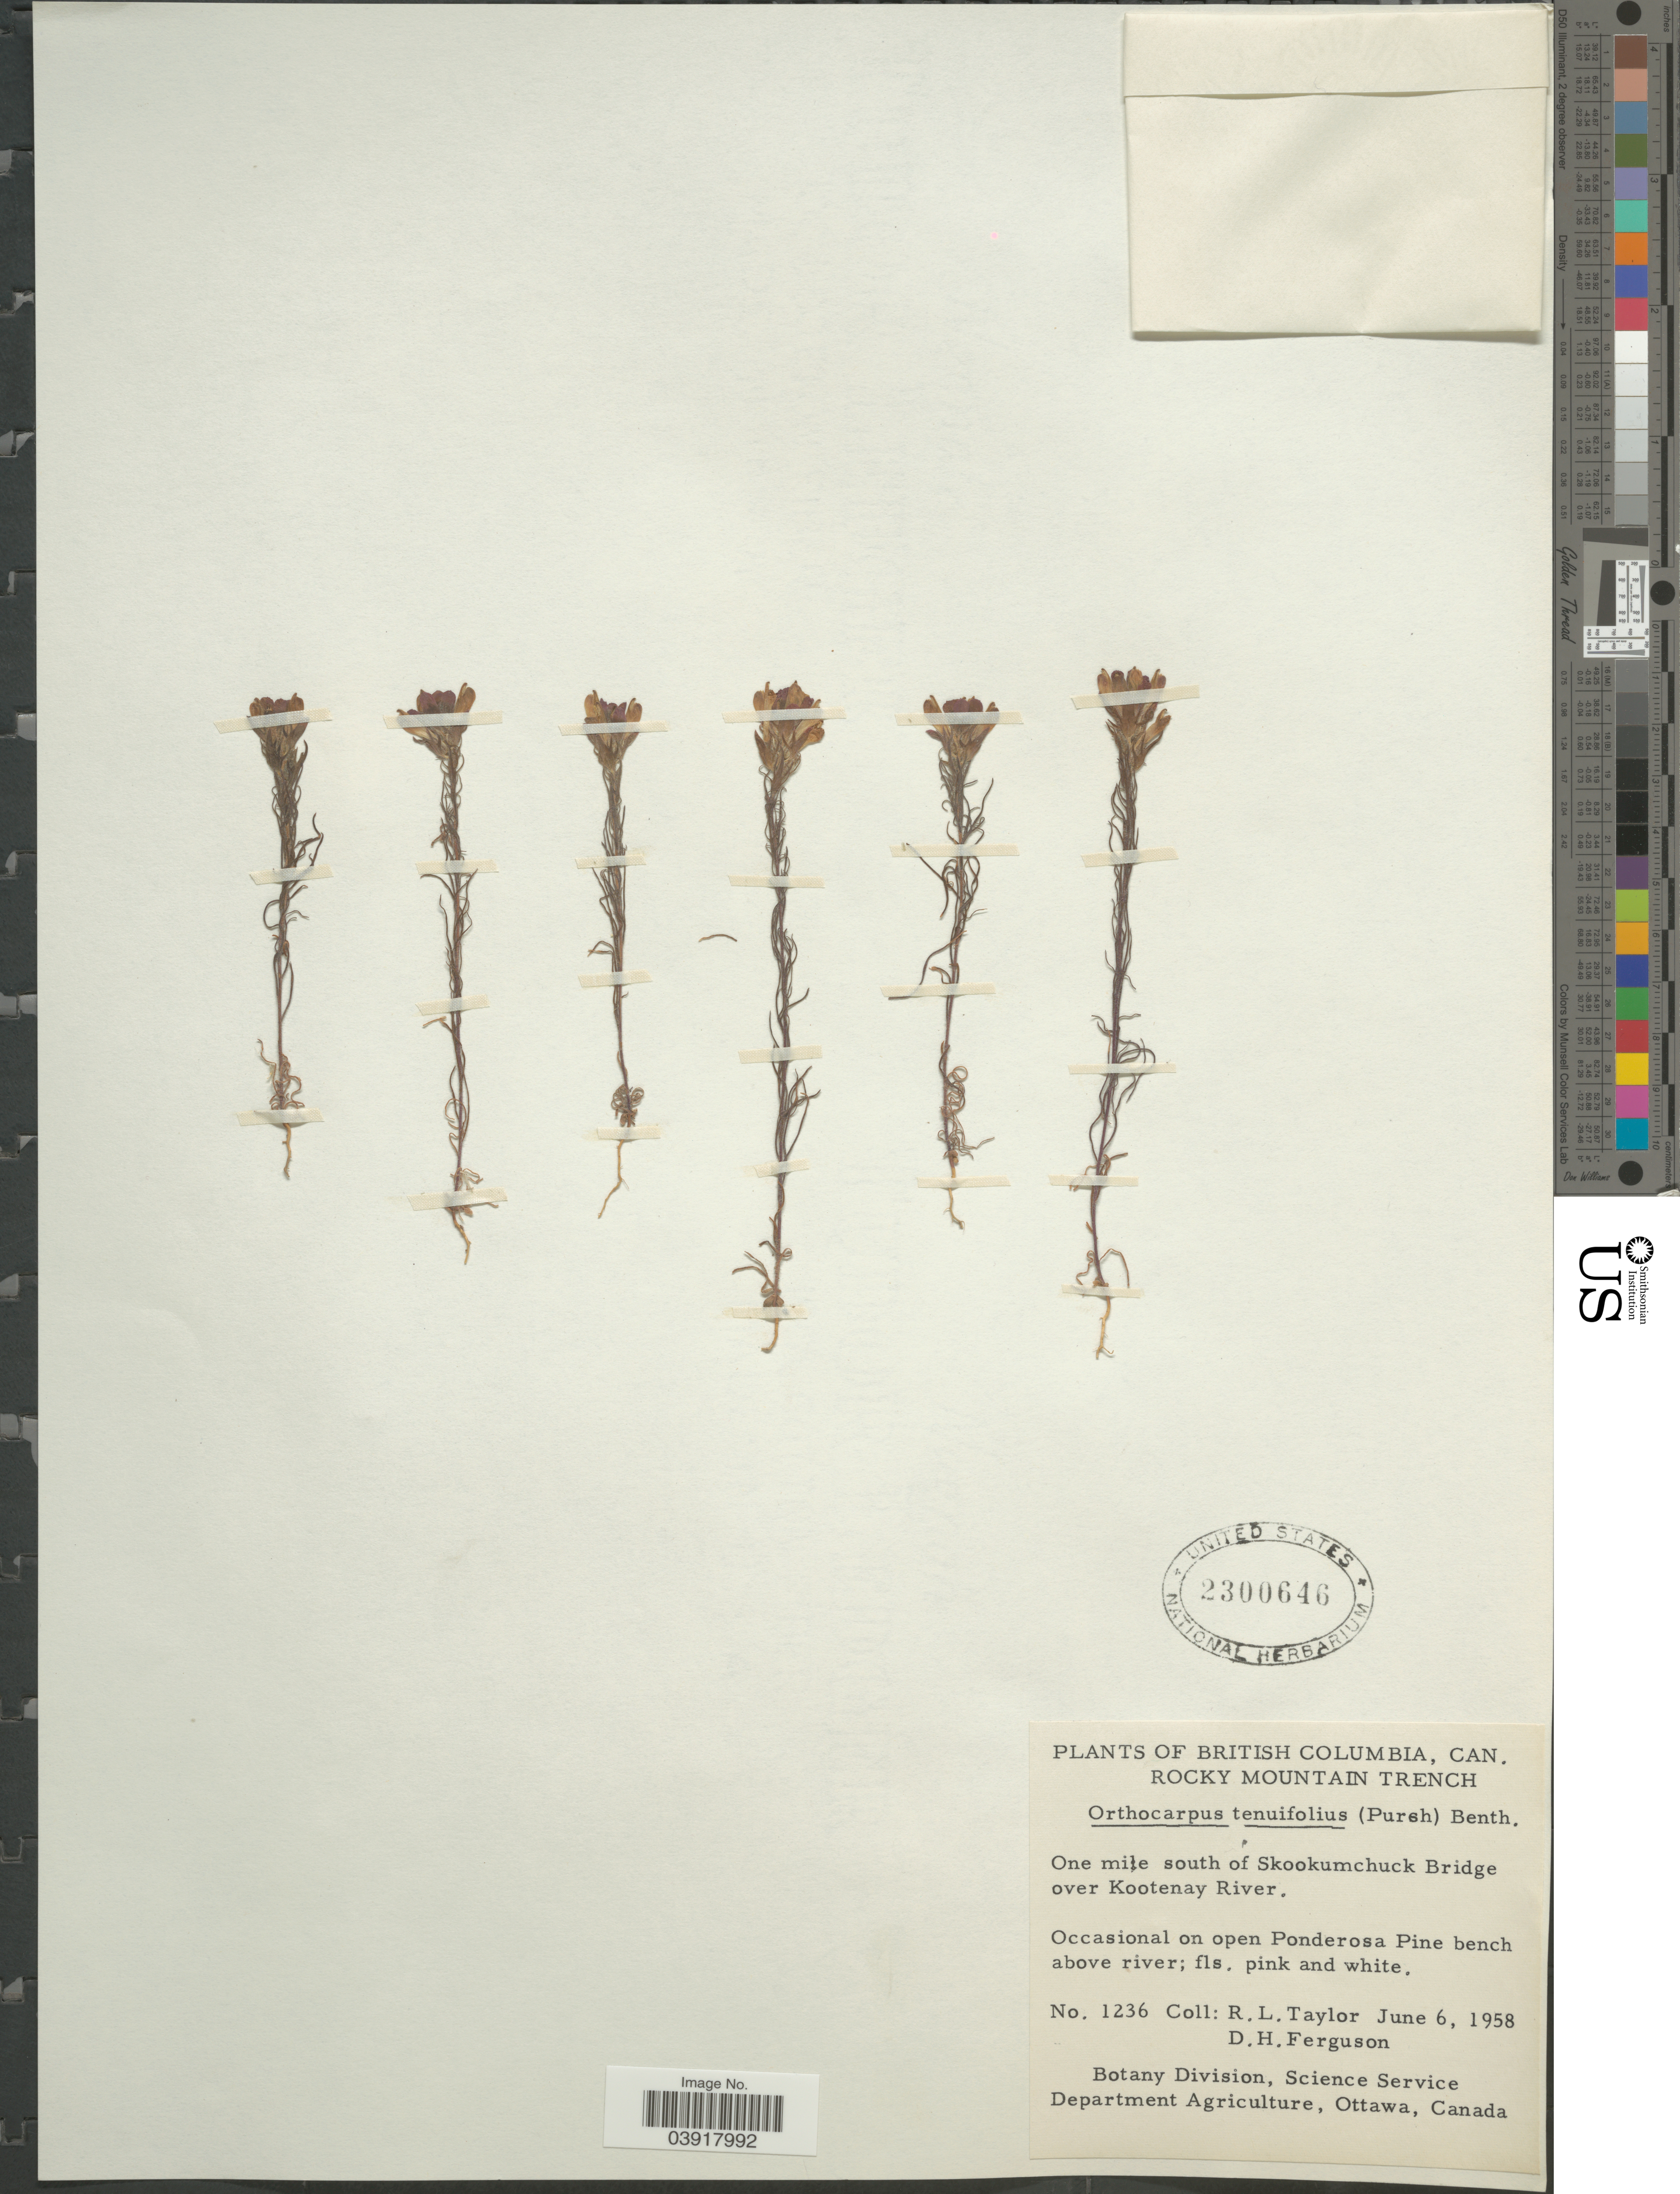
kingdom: Plantae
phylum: Tracheophyta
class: Magnoliopsida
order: Lamiales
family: Orobanchaceae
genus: Orthocarpus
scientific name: Orthocarpus tenuifolius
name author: (Pursh) Benth.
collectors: R. Taylor & D. Ferguson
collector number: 1236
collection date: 1958-06-06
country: Canada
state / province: British Columbia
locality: Rocky Mountain Trench. One mile south of Skookumchuck Bridge over Kootenay River. On open Ponderosa Pine bench above river.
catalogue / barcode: US 2300646